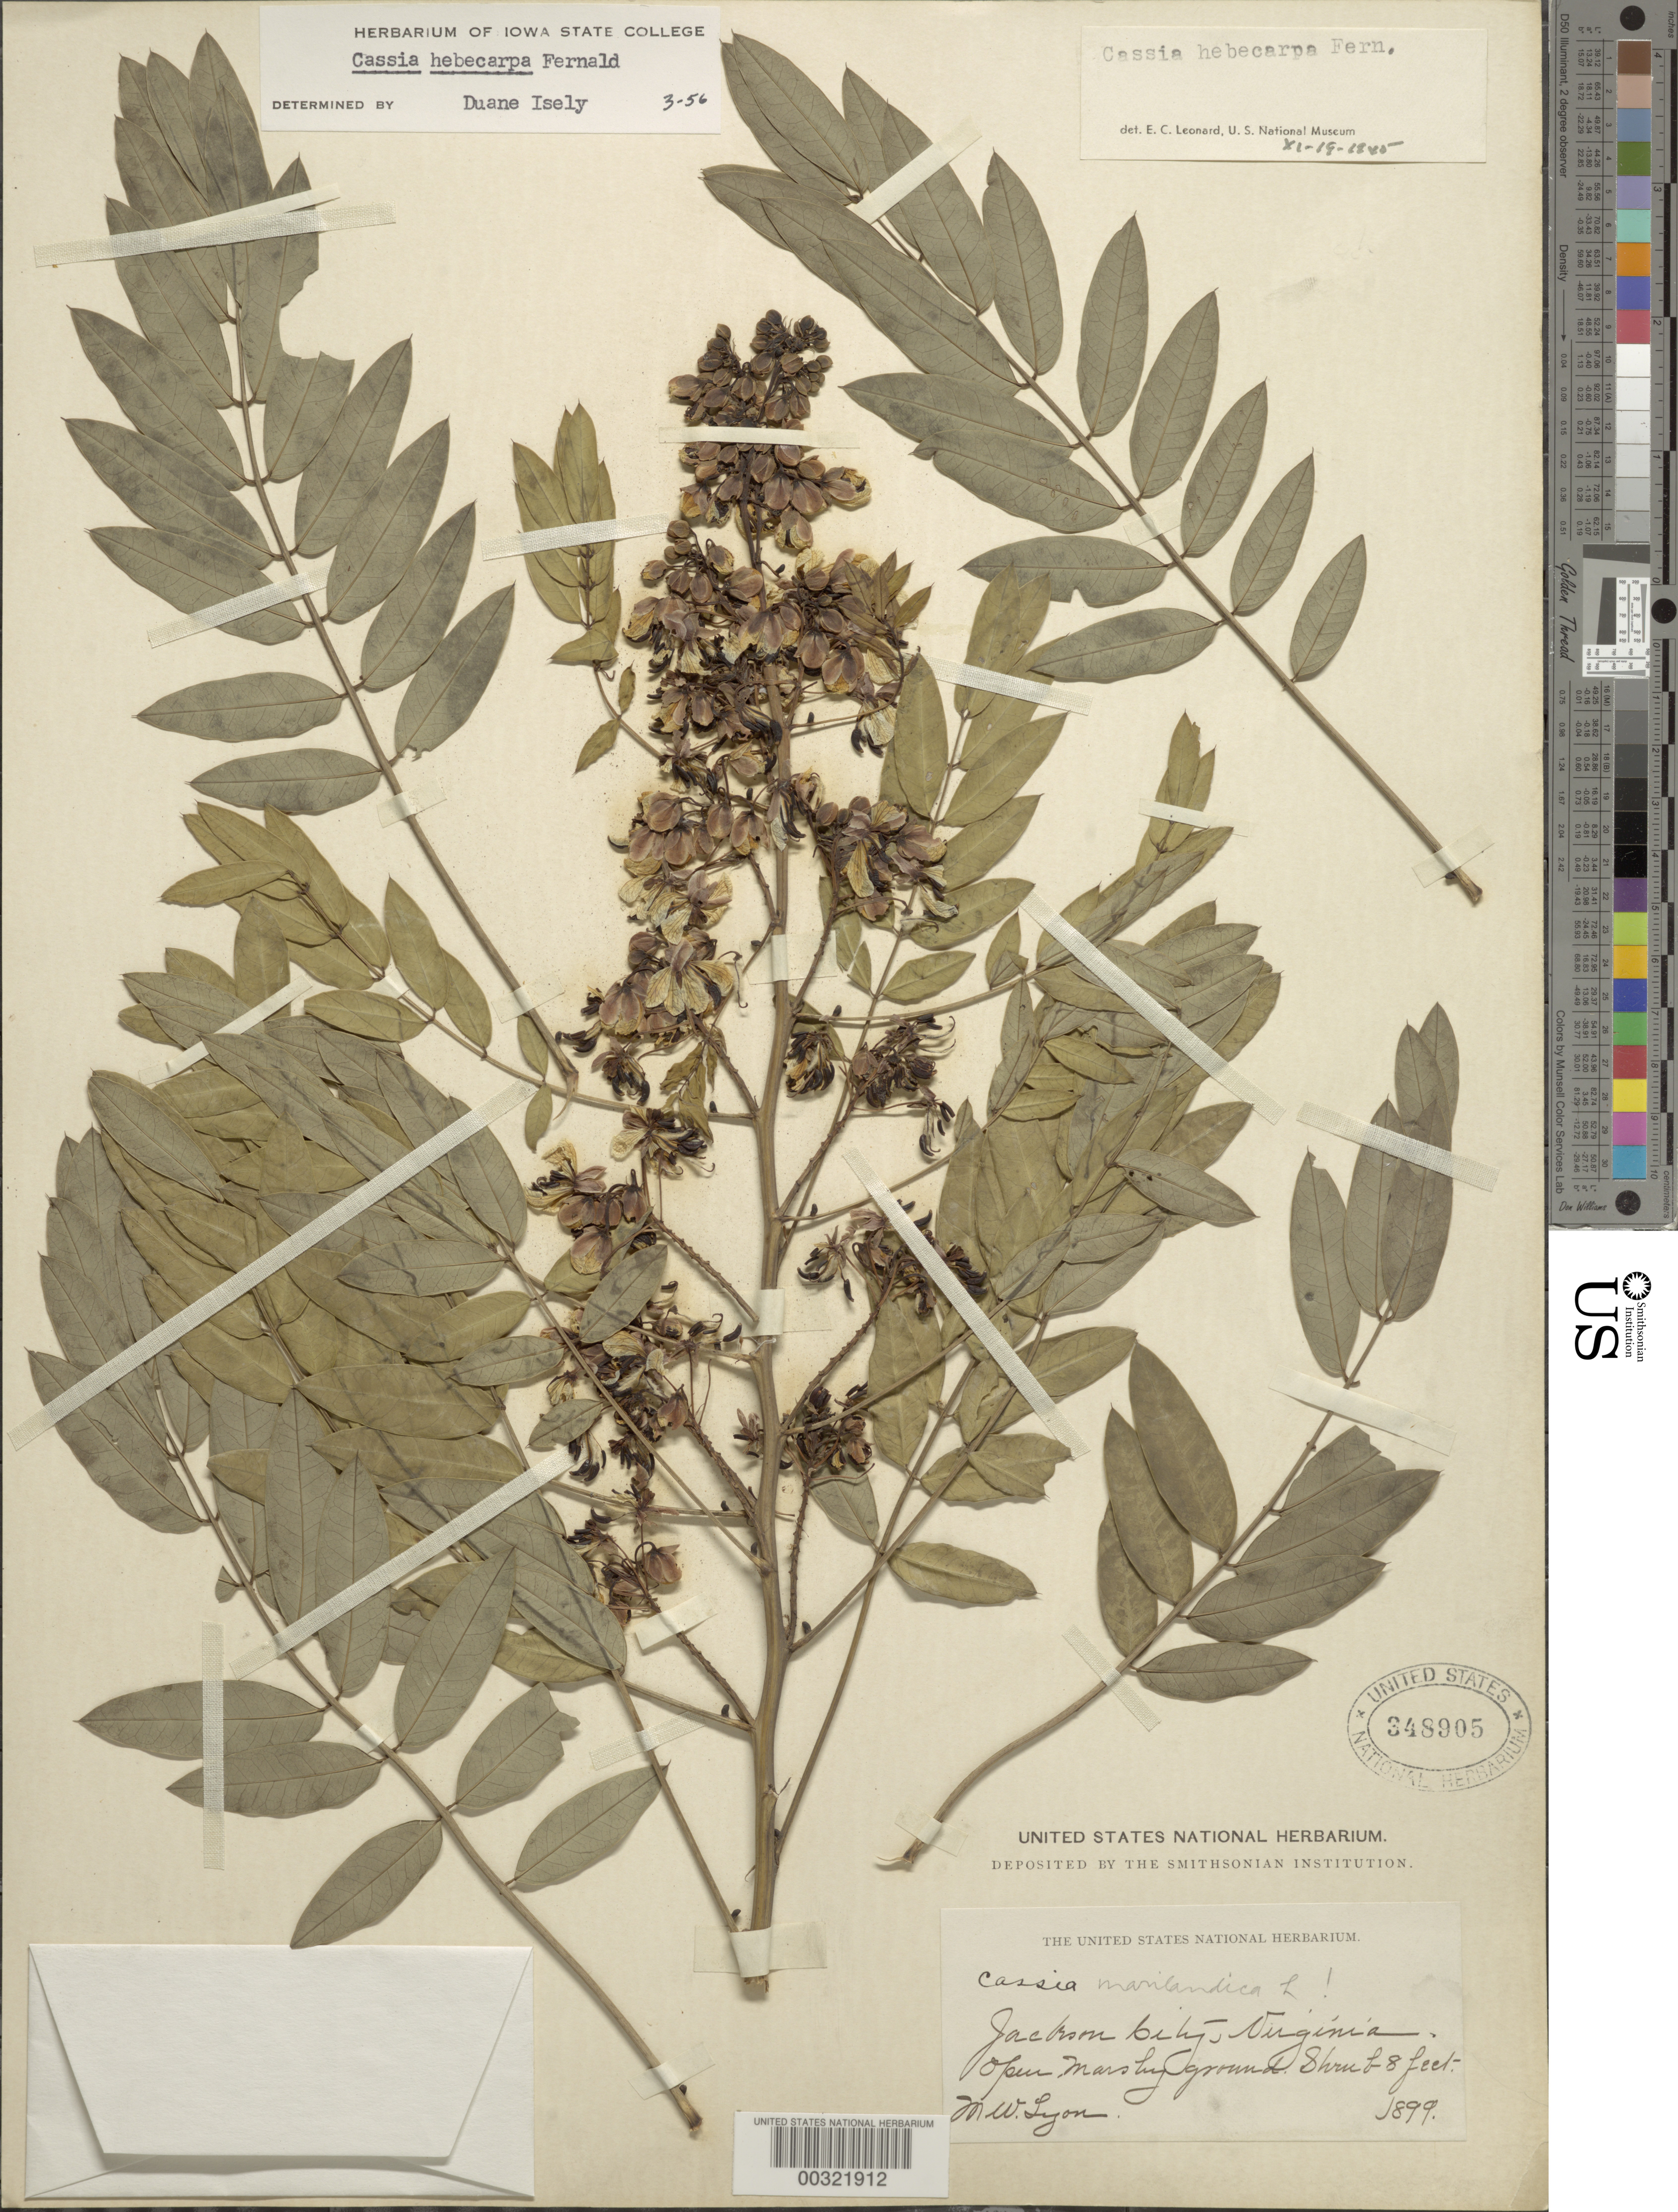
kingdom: Plantae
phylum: Tracheophyta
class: Magnoliopsida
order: Fabales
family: Fabaceae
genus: Senna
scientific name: Senna hebecarpa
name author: (Fernald) H.S. Irwin & Barneby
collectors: M. W. Lyon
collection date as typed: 1899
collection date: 1899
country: United States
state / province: Virginia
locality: Jackson city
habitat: Open marshy ground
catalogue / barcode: US 348905